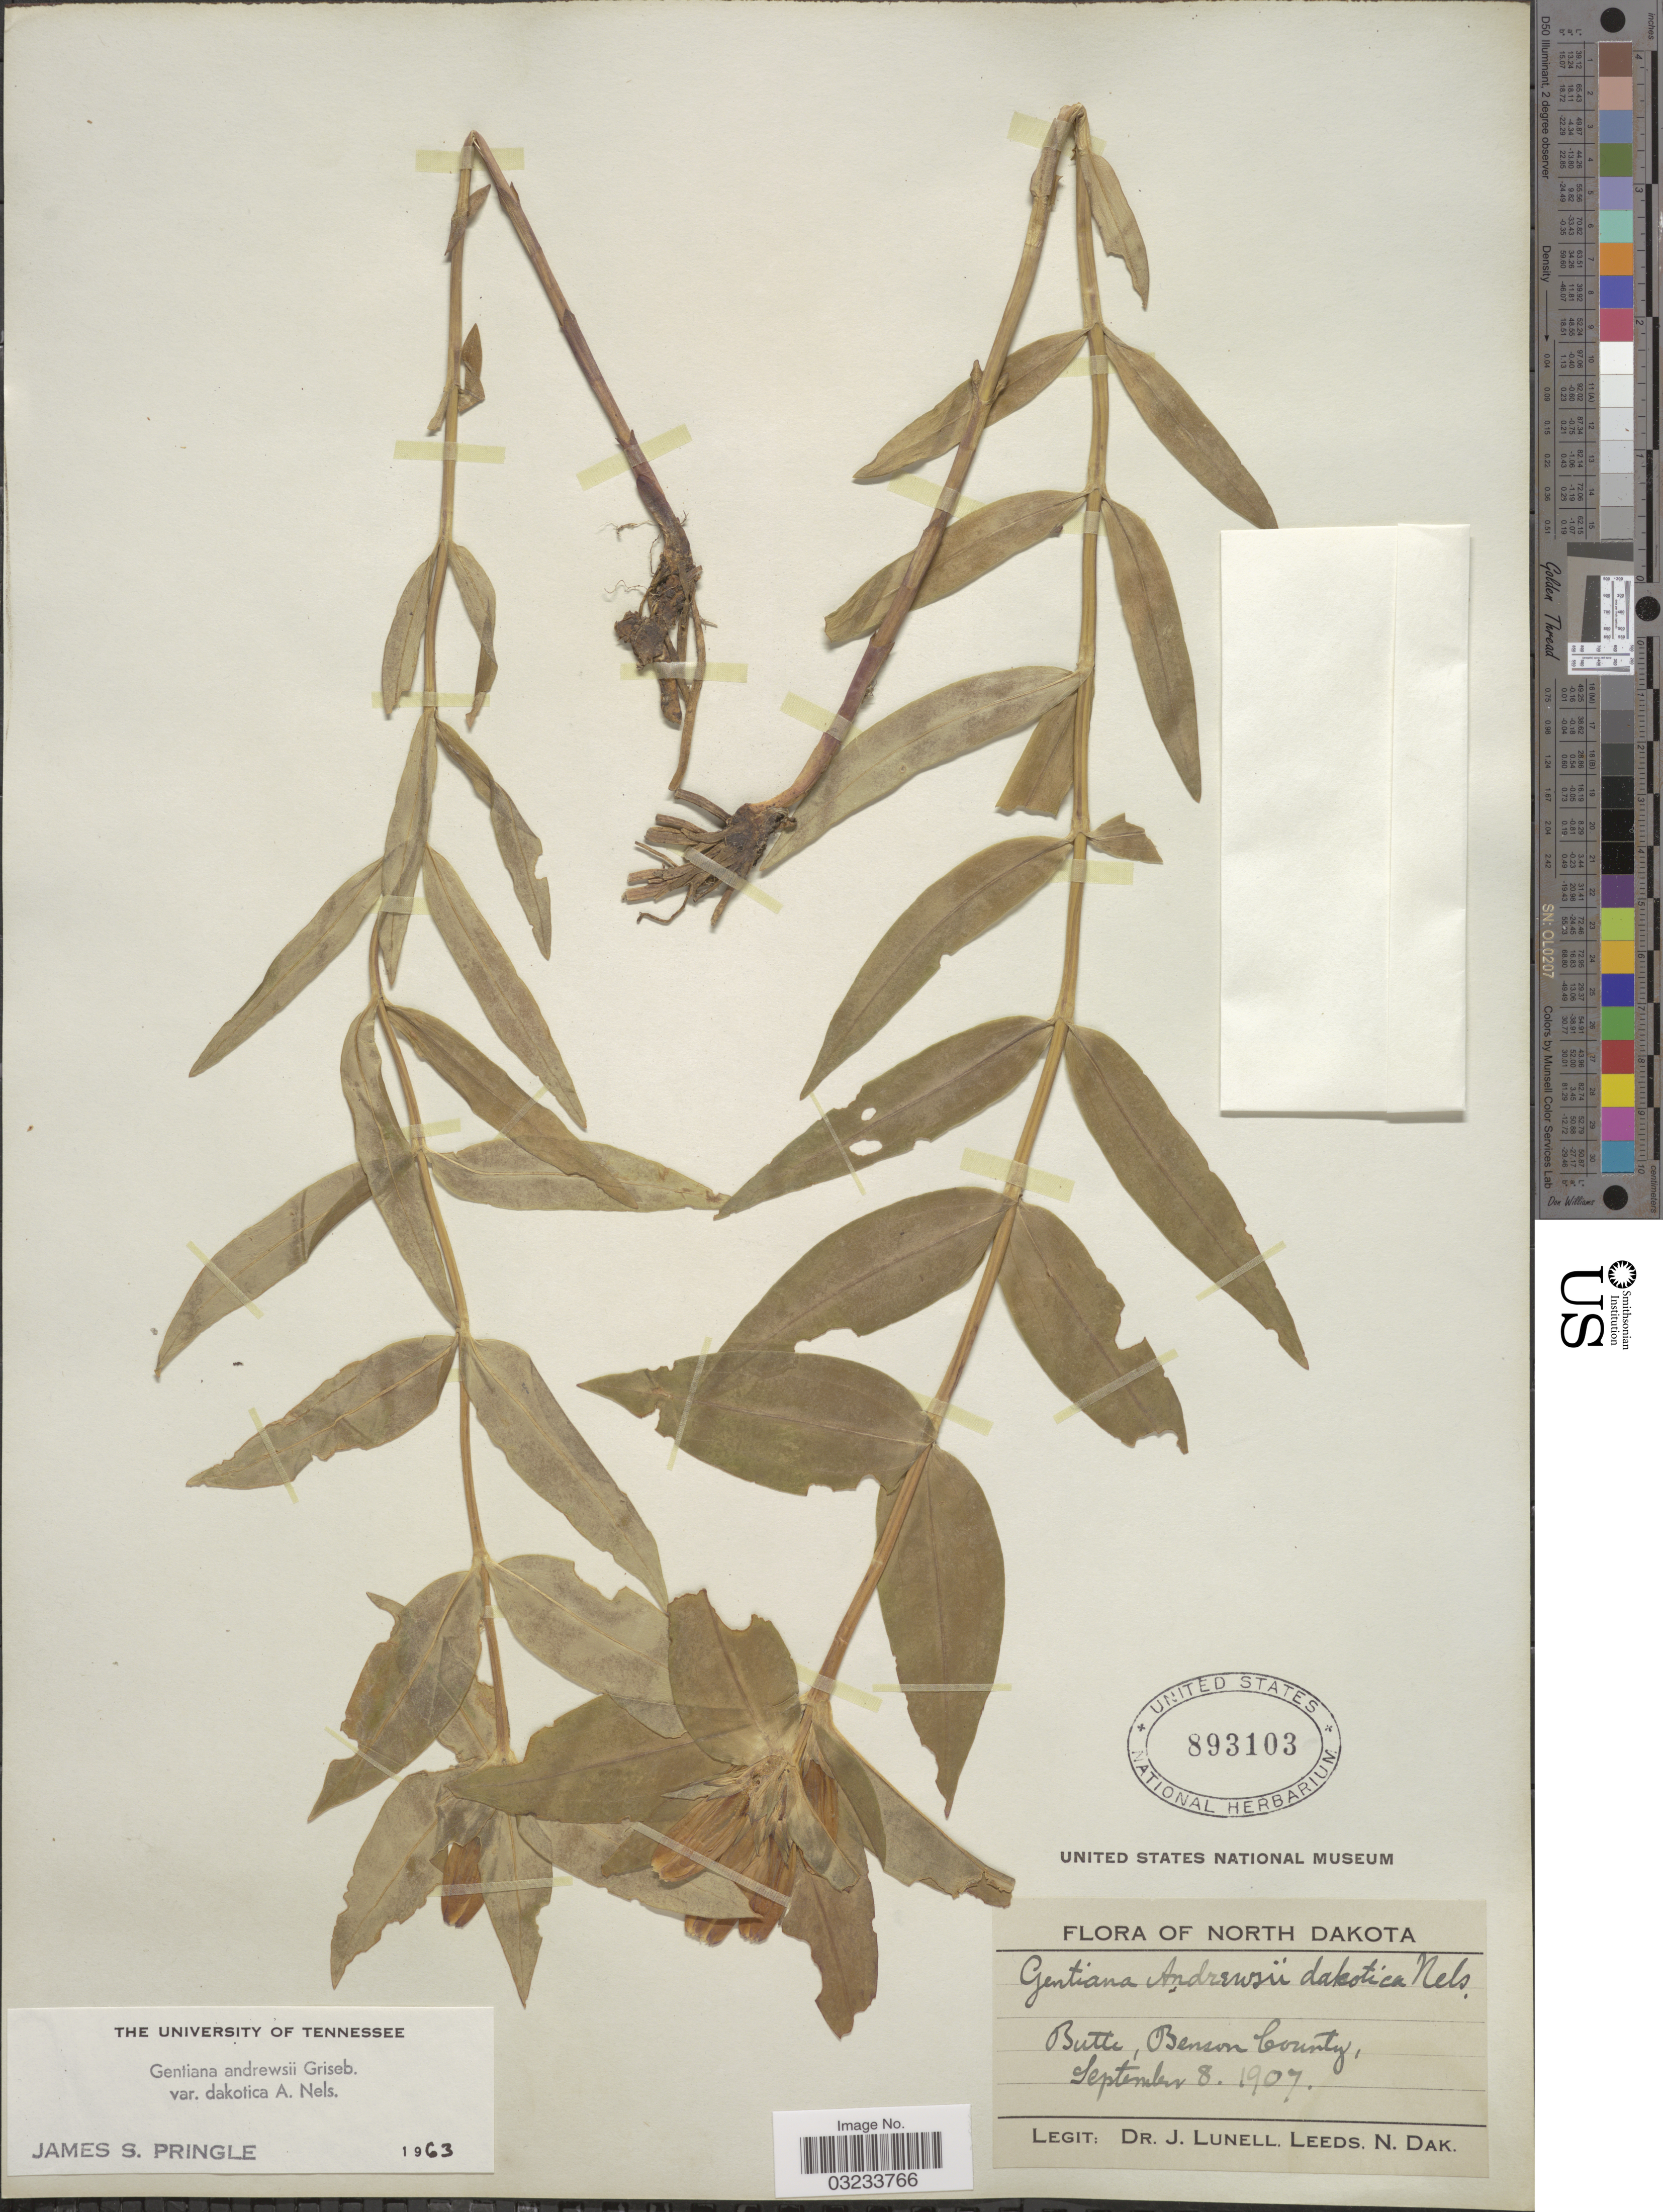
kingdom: Plantae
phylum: Tracheophyta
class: Magnoliopsida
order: Gentianales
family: Gentianaceae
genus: Gentiana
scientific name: Gentiana andrewsii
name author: Griseb.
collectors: J. Lunell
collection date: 1907-09-08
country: United States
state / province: North Dakota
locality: Butte, Benson County.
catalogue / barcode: US 893103